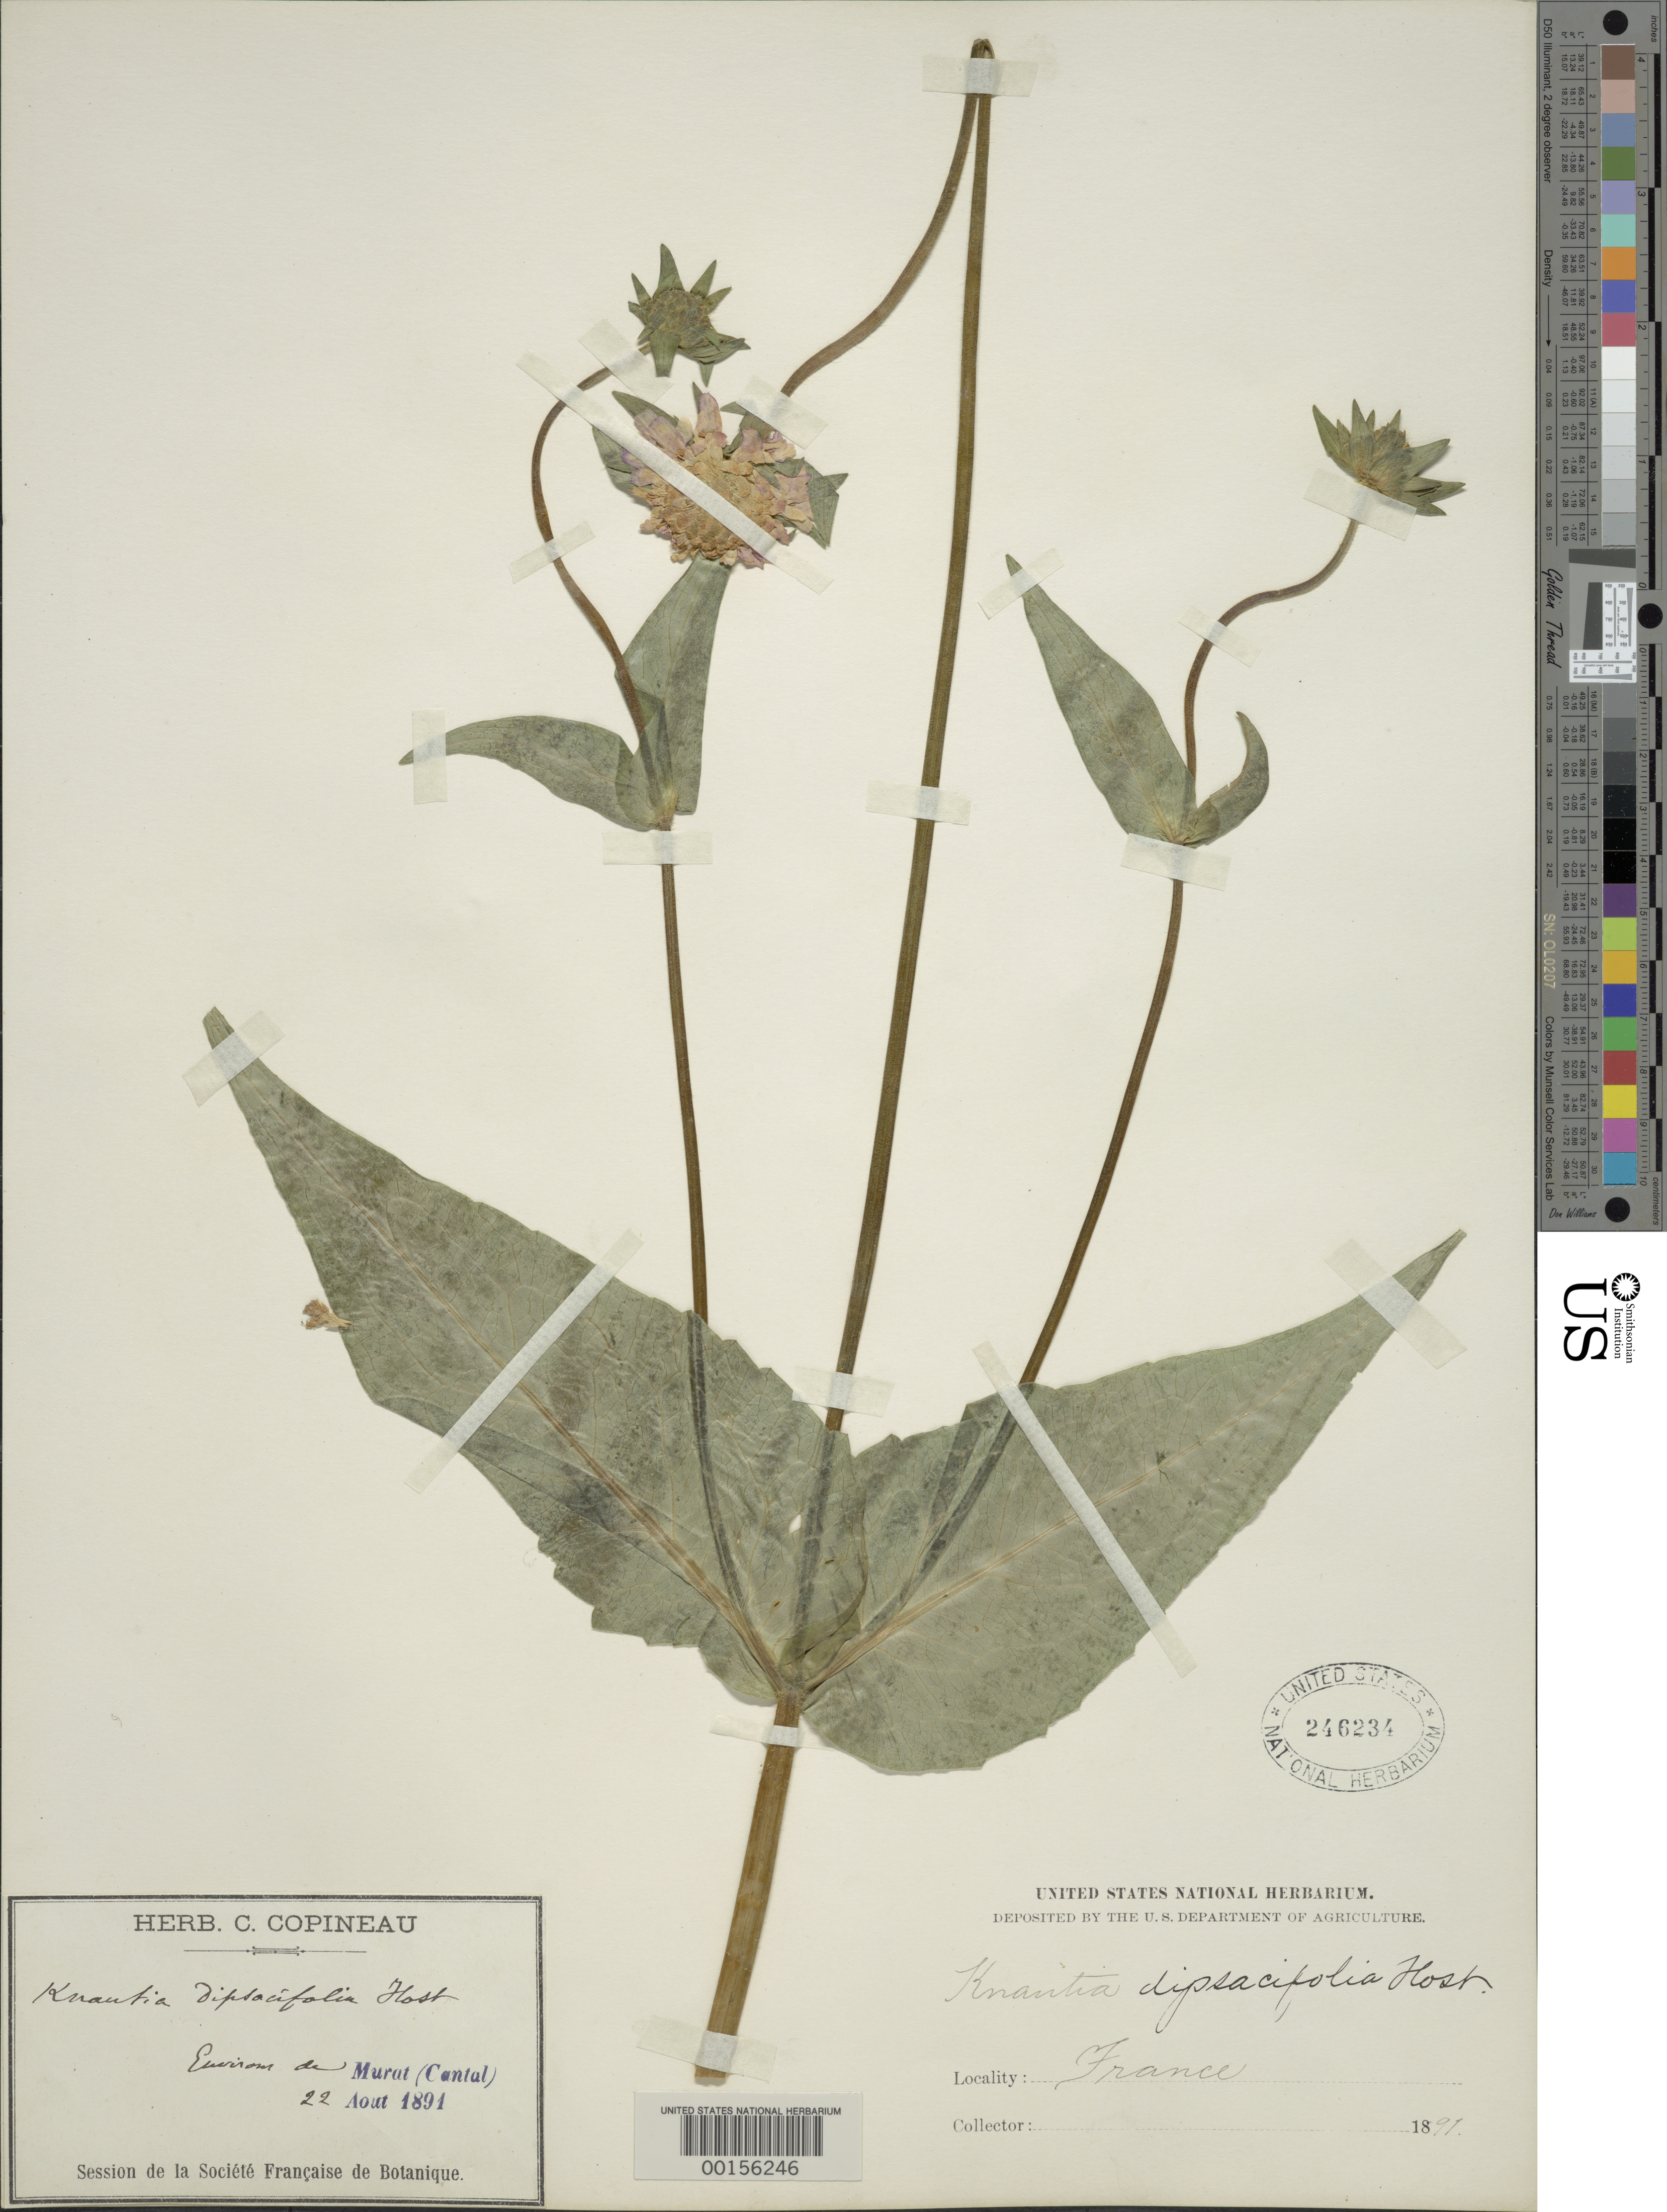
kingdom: Plantae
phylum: Tracheophyta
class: Magnoliopsida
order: Dipsacales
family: Caprifoliaceae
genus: Knautia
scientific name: Knautia dipsacifolia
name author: (Host) Kreutzer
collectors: C. Copineau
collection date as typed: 22 Aug 1891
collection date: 1891-08-22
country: France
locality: Murat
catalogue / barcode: US 246234